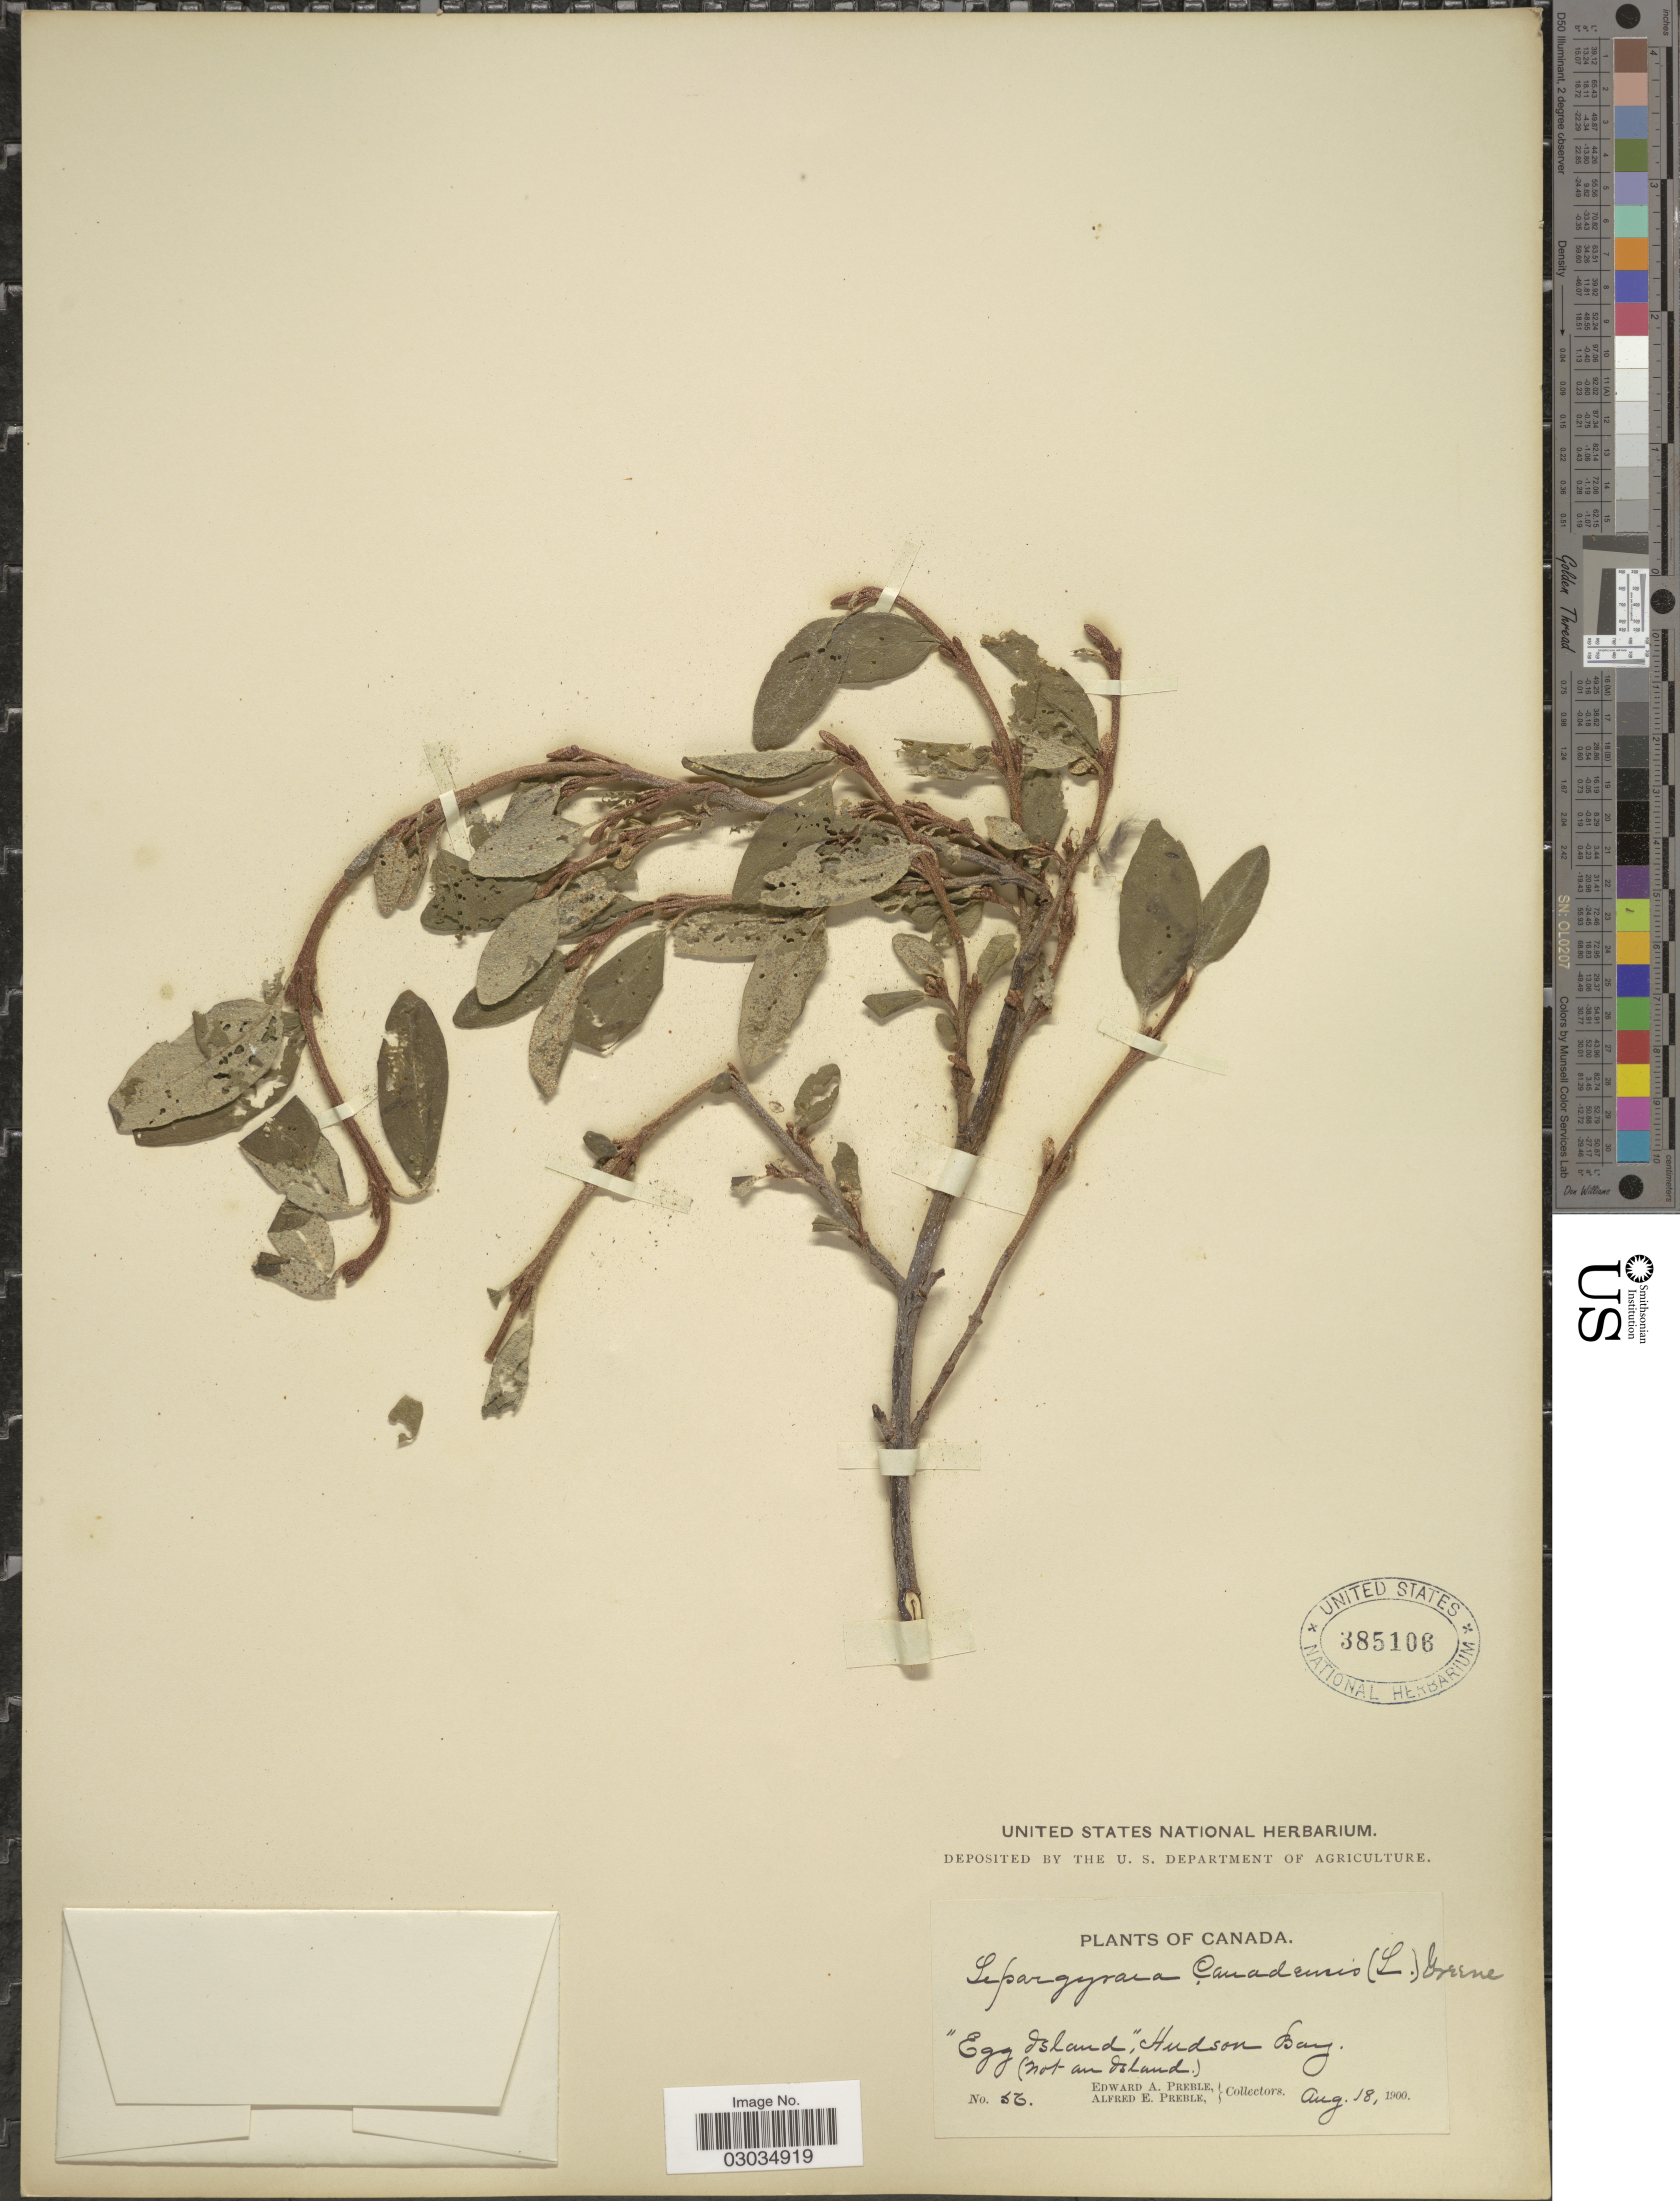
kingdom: Plantae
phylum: Tracheophyta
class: Magnoliopsida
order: Rosales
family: Elaeagnaceae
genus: Shepherdia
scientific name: Shepherdia canadensis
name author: (L.) Nutt.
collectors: E. Preble & A. Preble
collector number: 56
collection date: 1900-08-18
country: Canada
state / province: Manitoba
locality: Egg Island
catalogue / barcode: US 385106